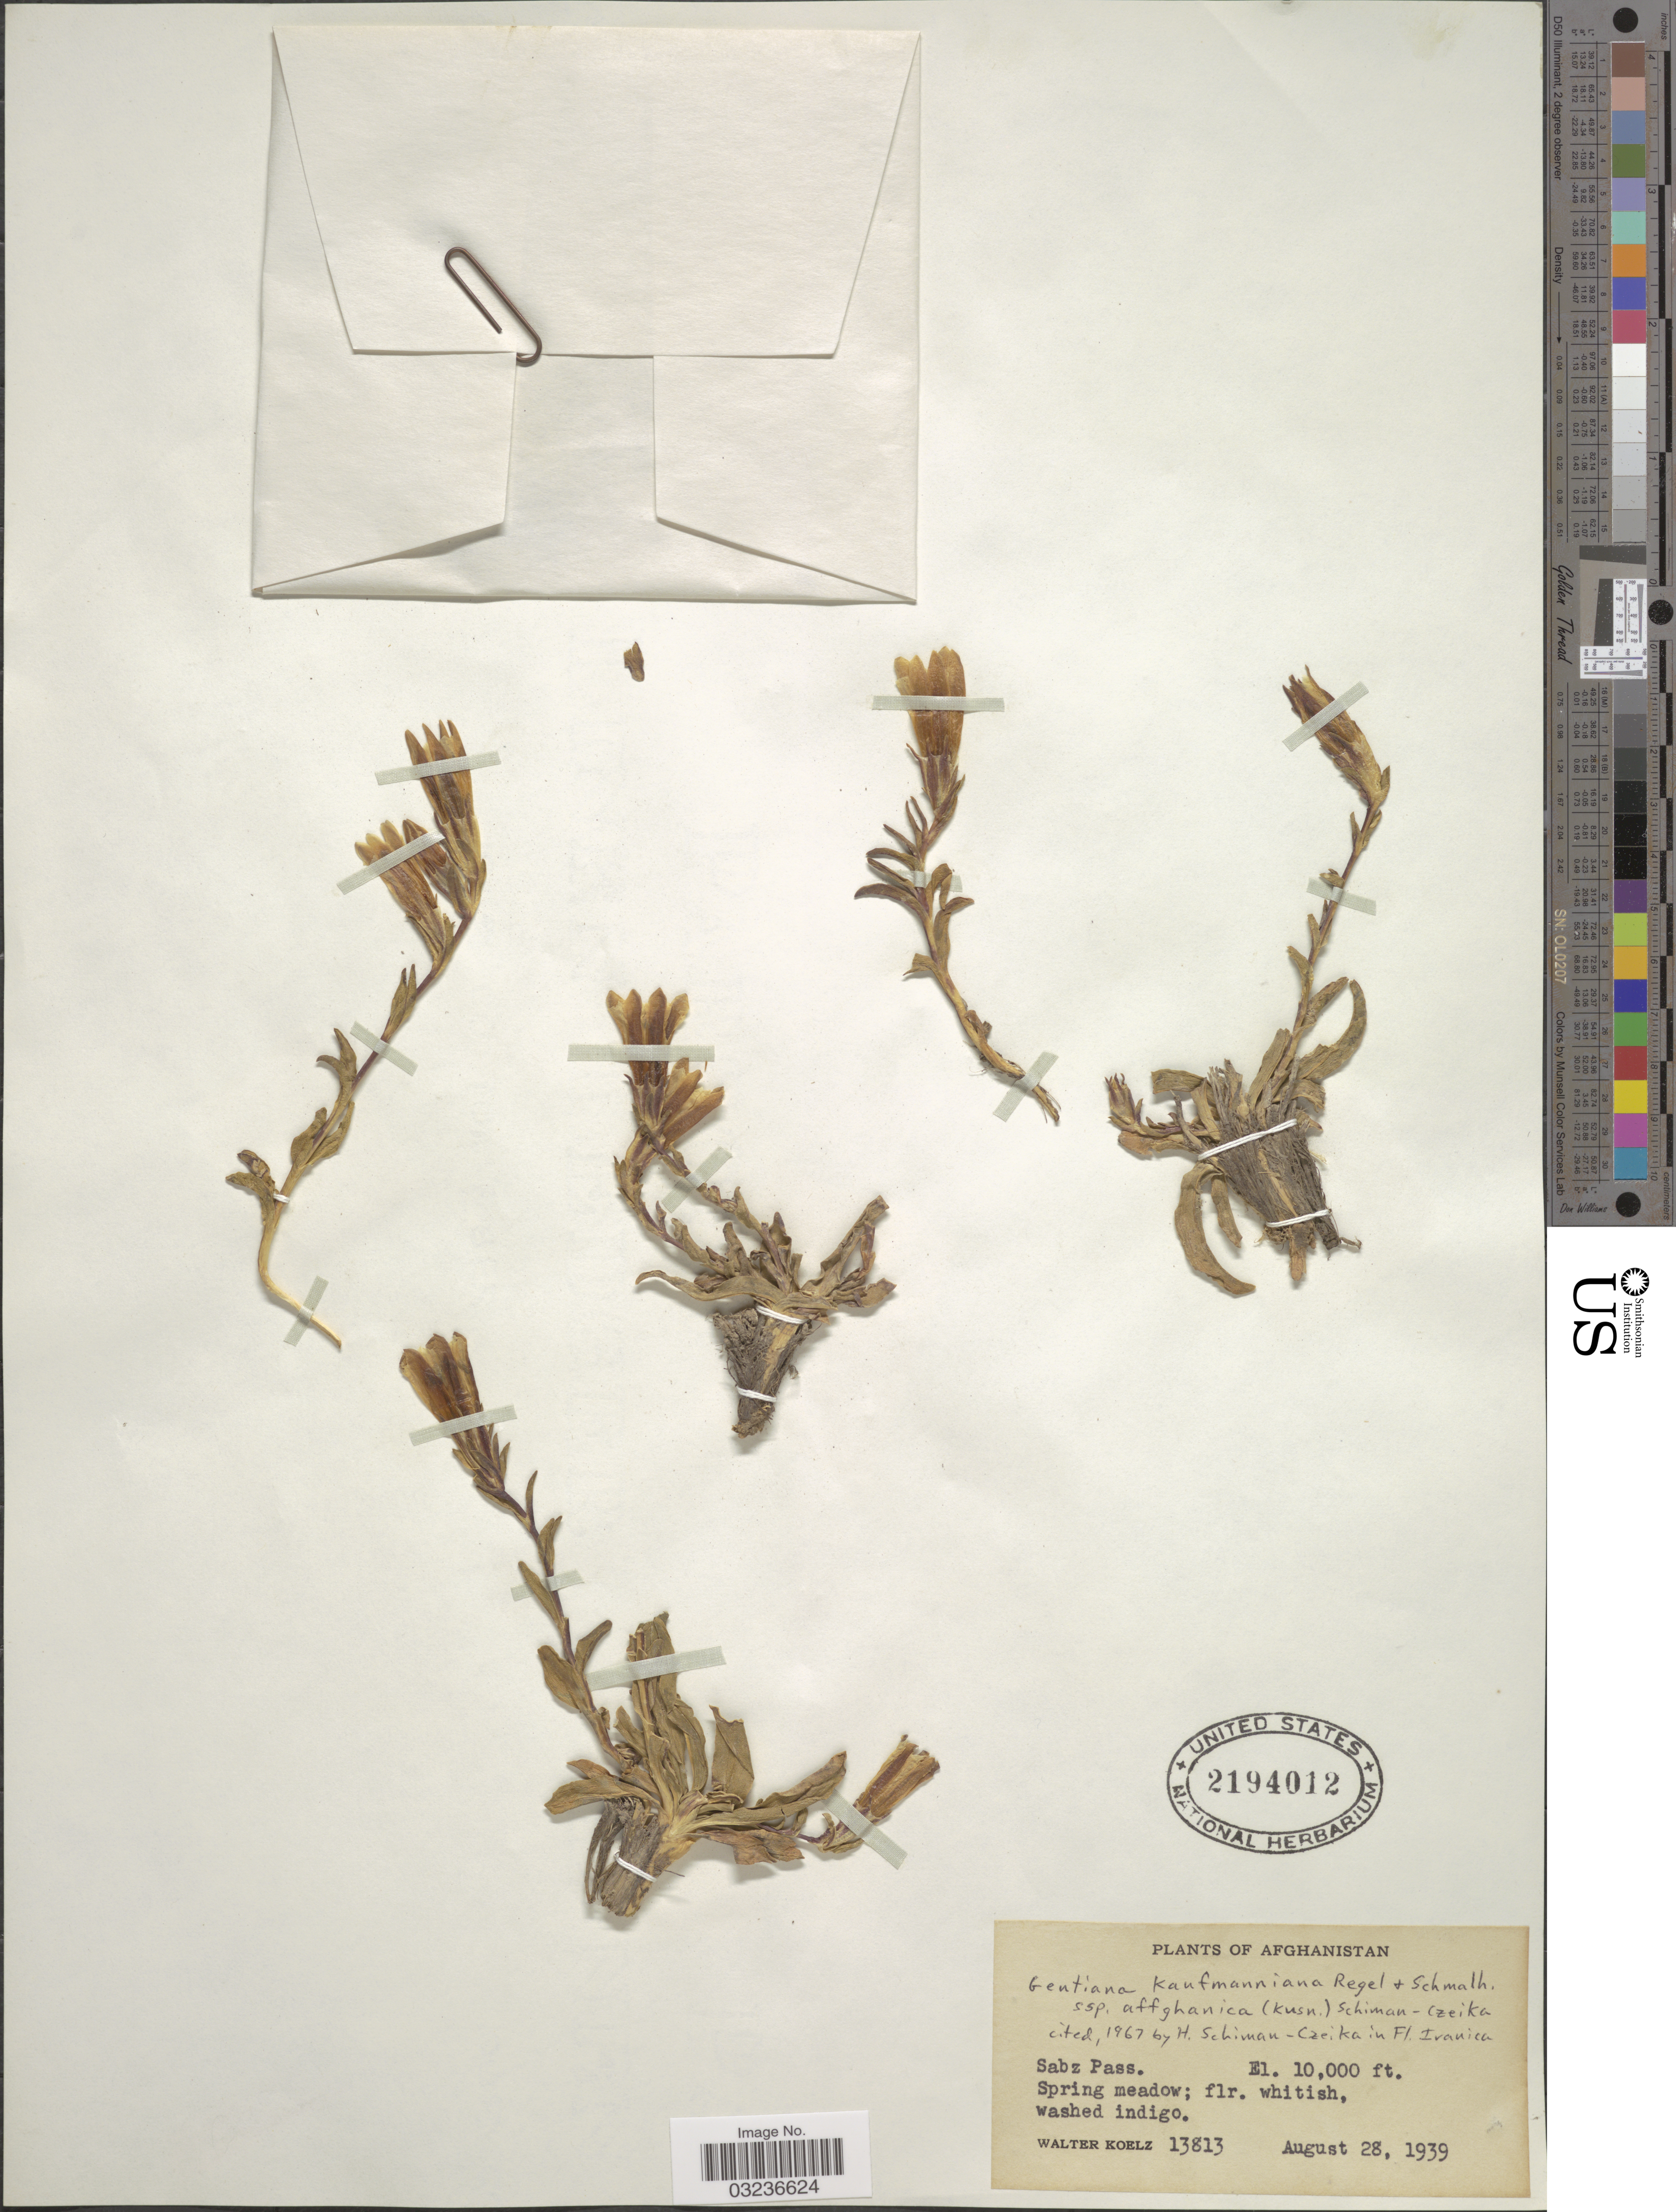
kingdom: Plantae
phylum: Tracheophyta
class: Magnoliopsida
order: Gentianales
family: Gentianaceae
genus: Gentiana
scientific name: Gentiana kaufmanniana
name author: Regel & Schmalh.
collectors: W. N. Koelz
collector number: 13813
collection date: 1939-08-28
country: Afghanistan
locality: Sabz Pass.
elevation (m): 3048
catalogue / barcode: US 2194012